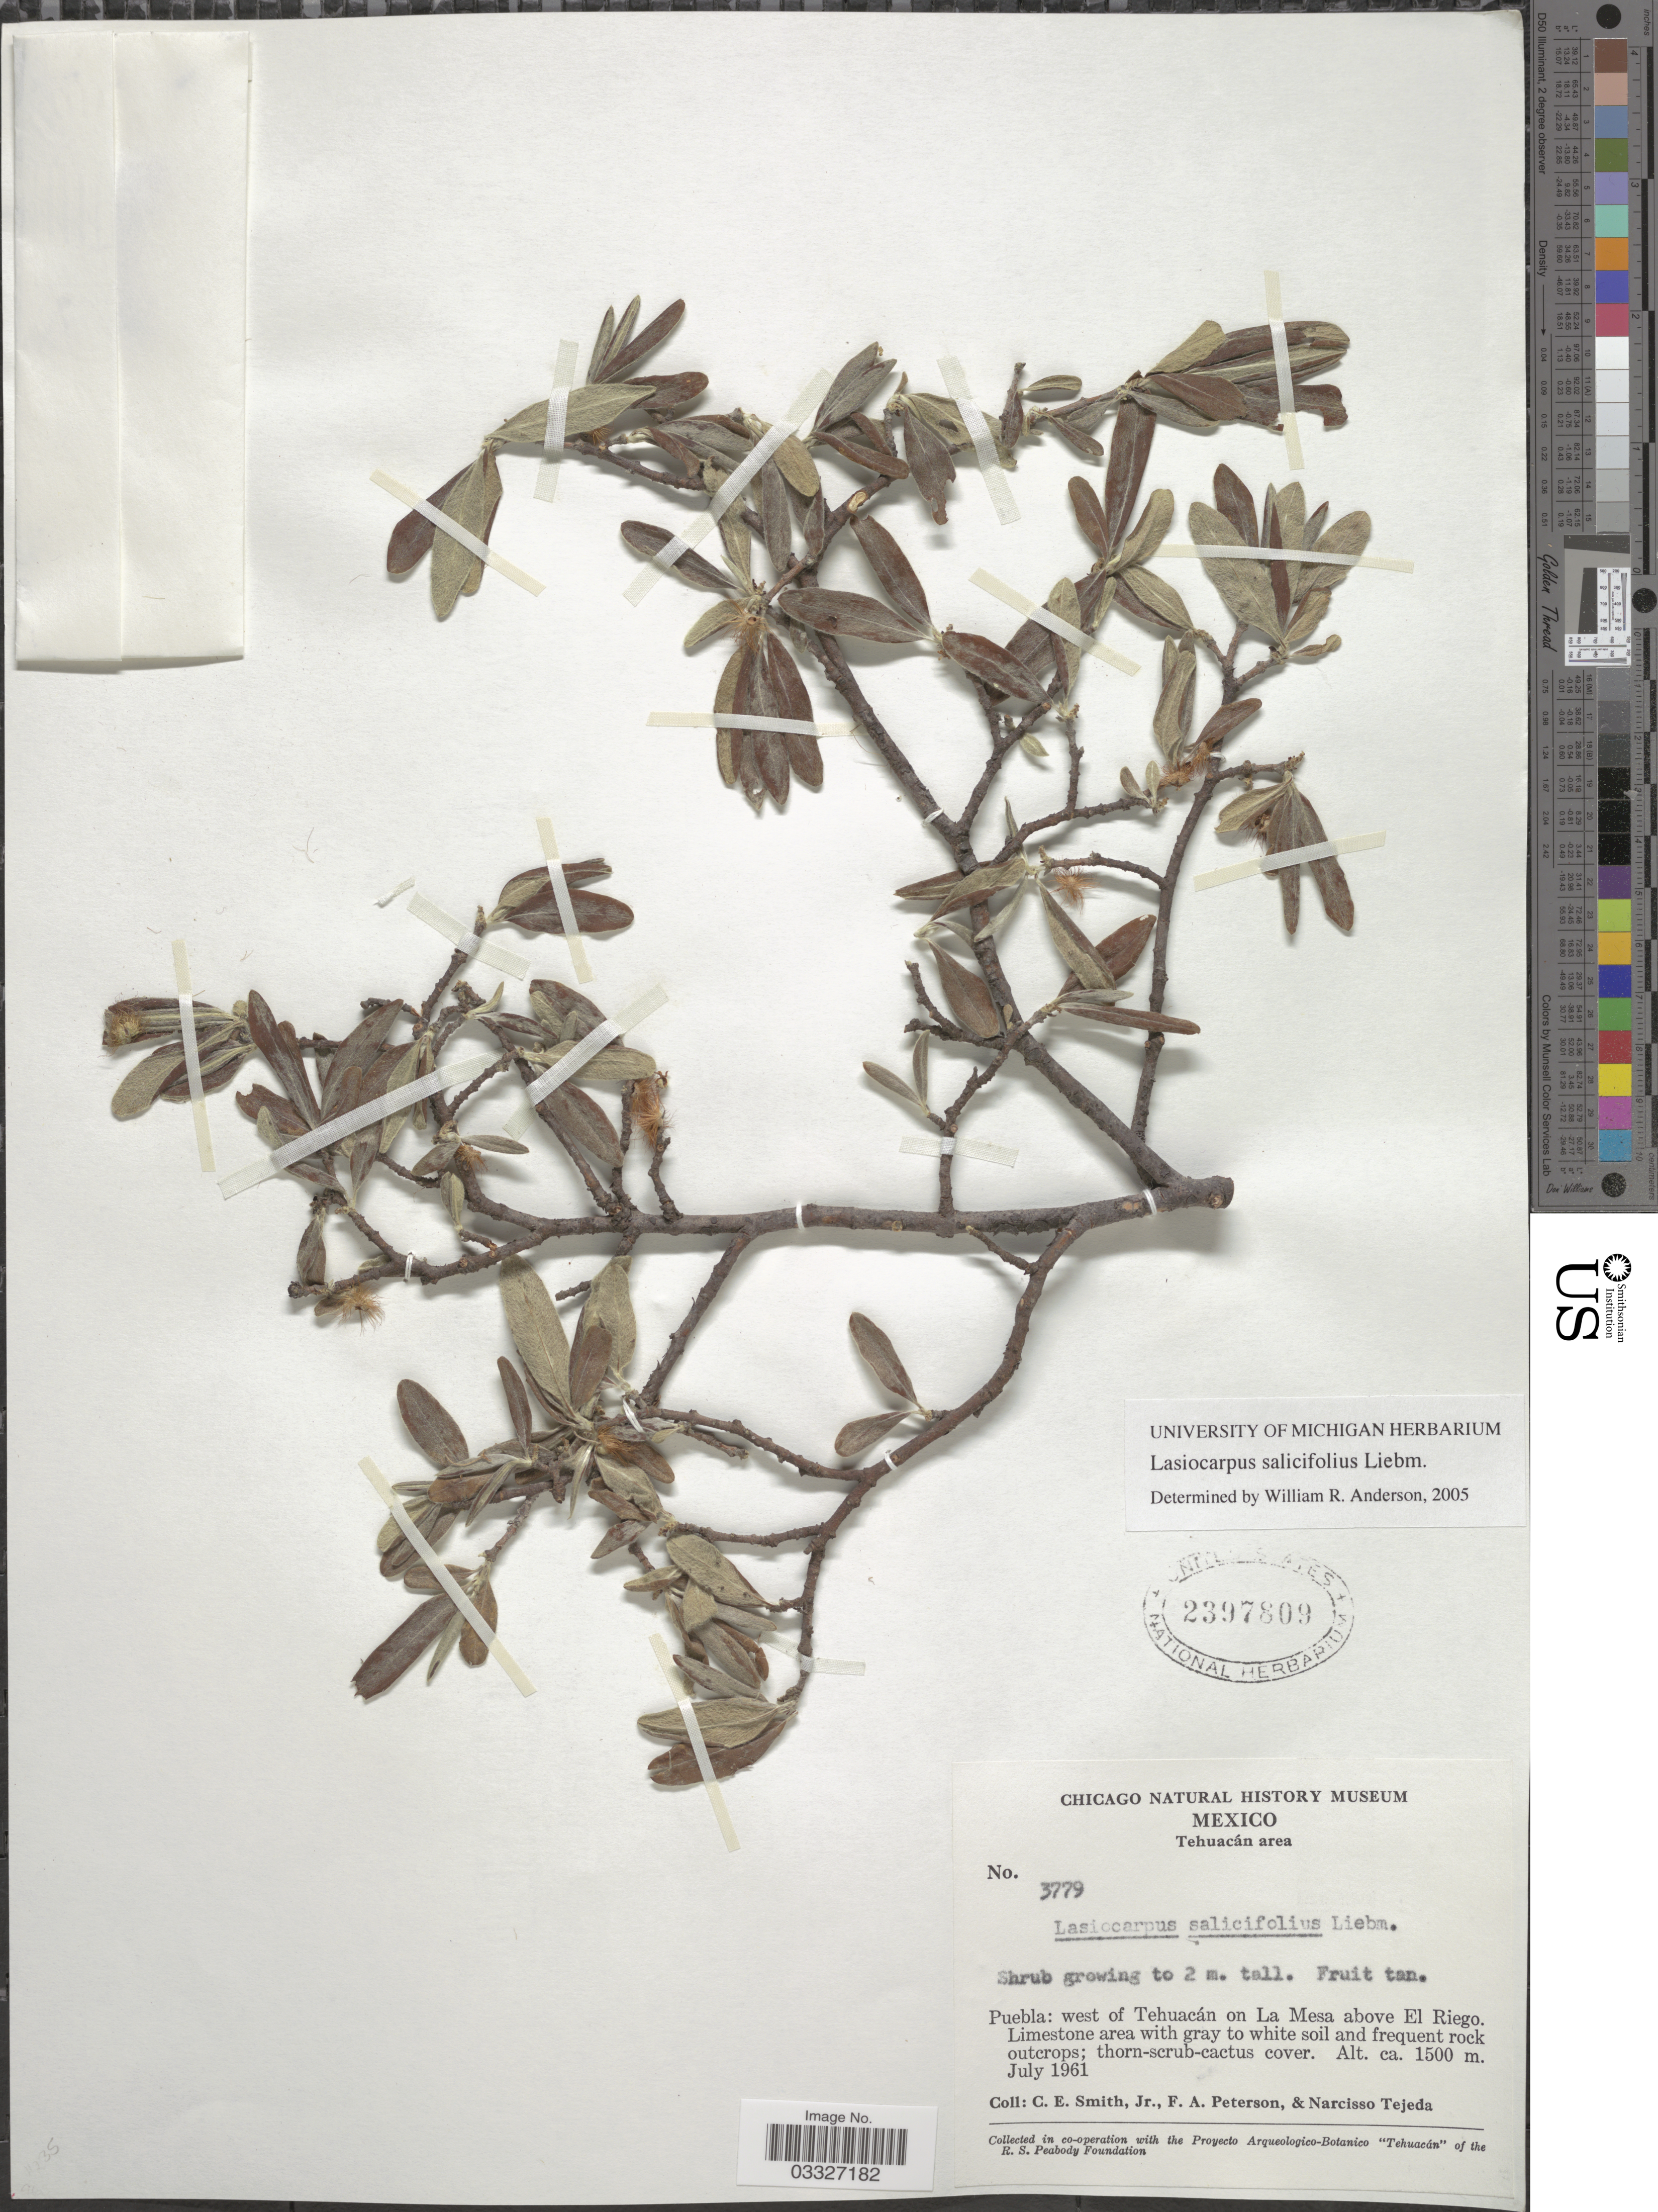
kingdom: Plantae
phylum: Tracheophyta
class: Magnoliopsida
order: Malpighiales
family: Malpighiaceae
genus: Lasiocarpus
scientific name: Lasiocarpus salicifolius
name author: Liebm.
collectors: C. E. Smith Jr., F. A. Peterson & N. Tejeda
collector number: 3779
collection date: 1961-07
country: Mexico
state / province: Puebla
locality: Tehuacán area. West of Tehuacán on La Mesa above El Riego.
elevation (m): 1500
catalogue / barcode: US 2397809